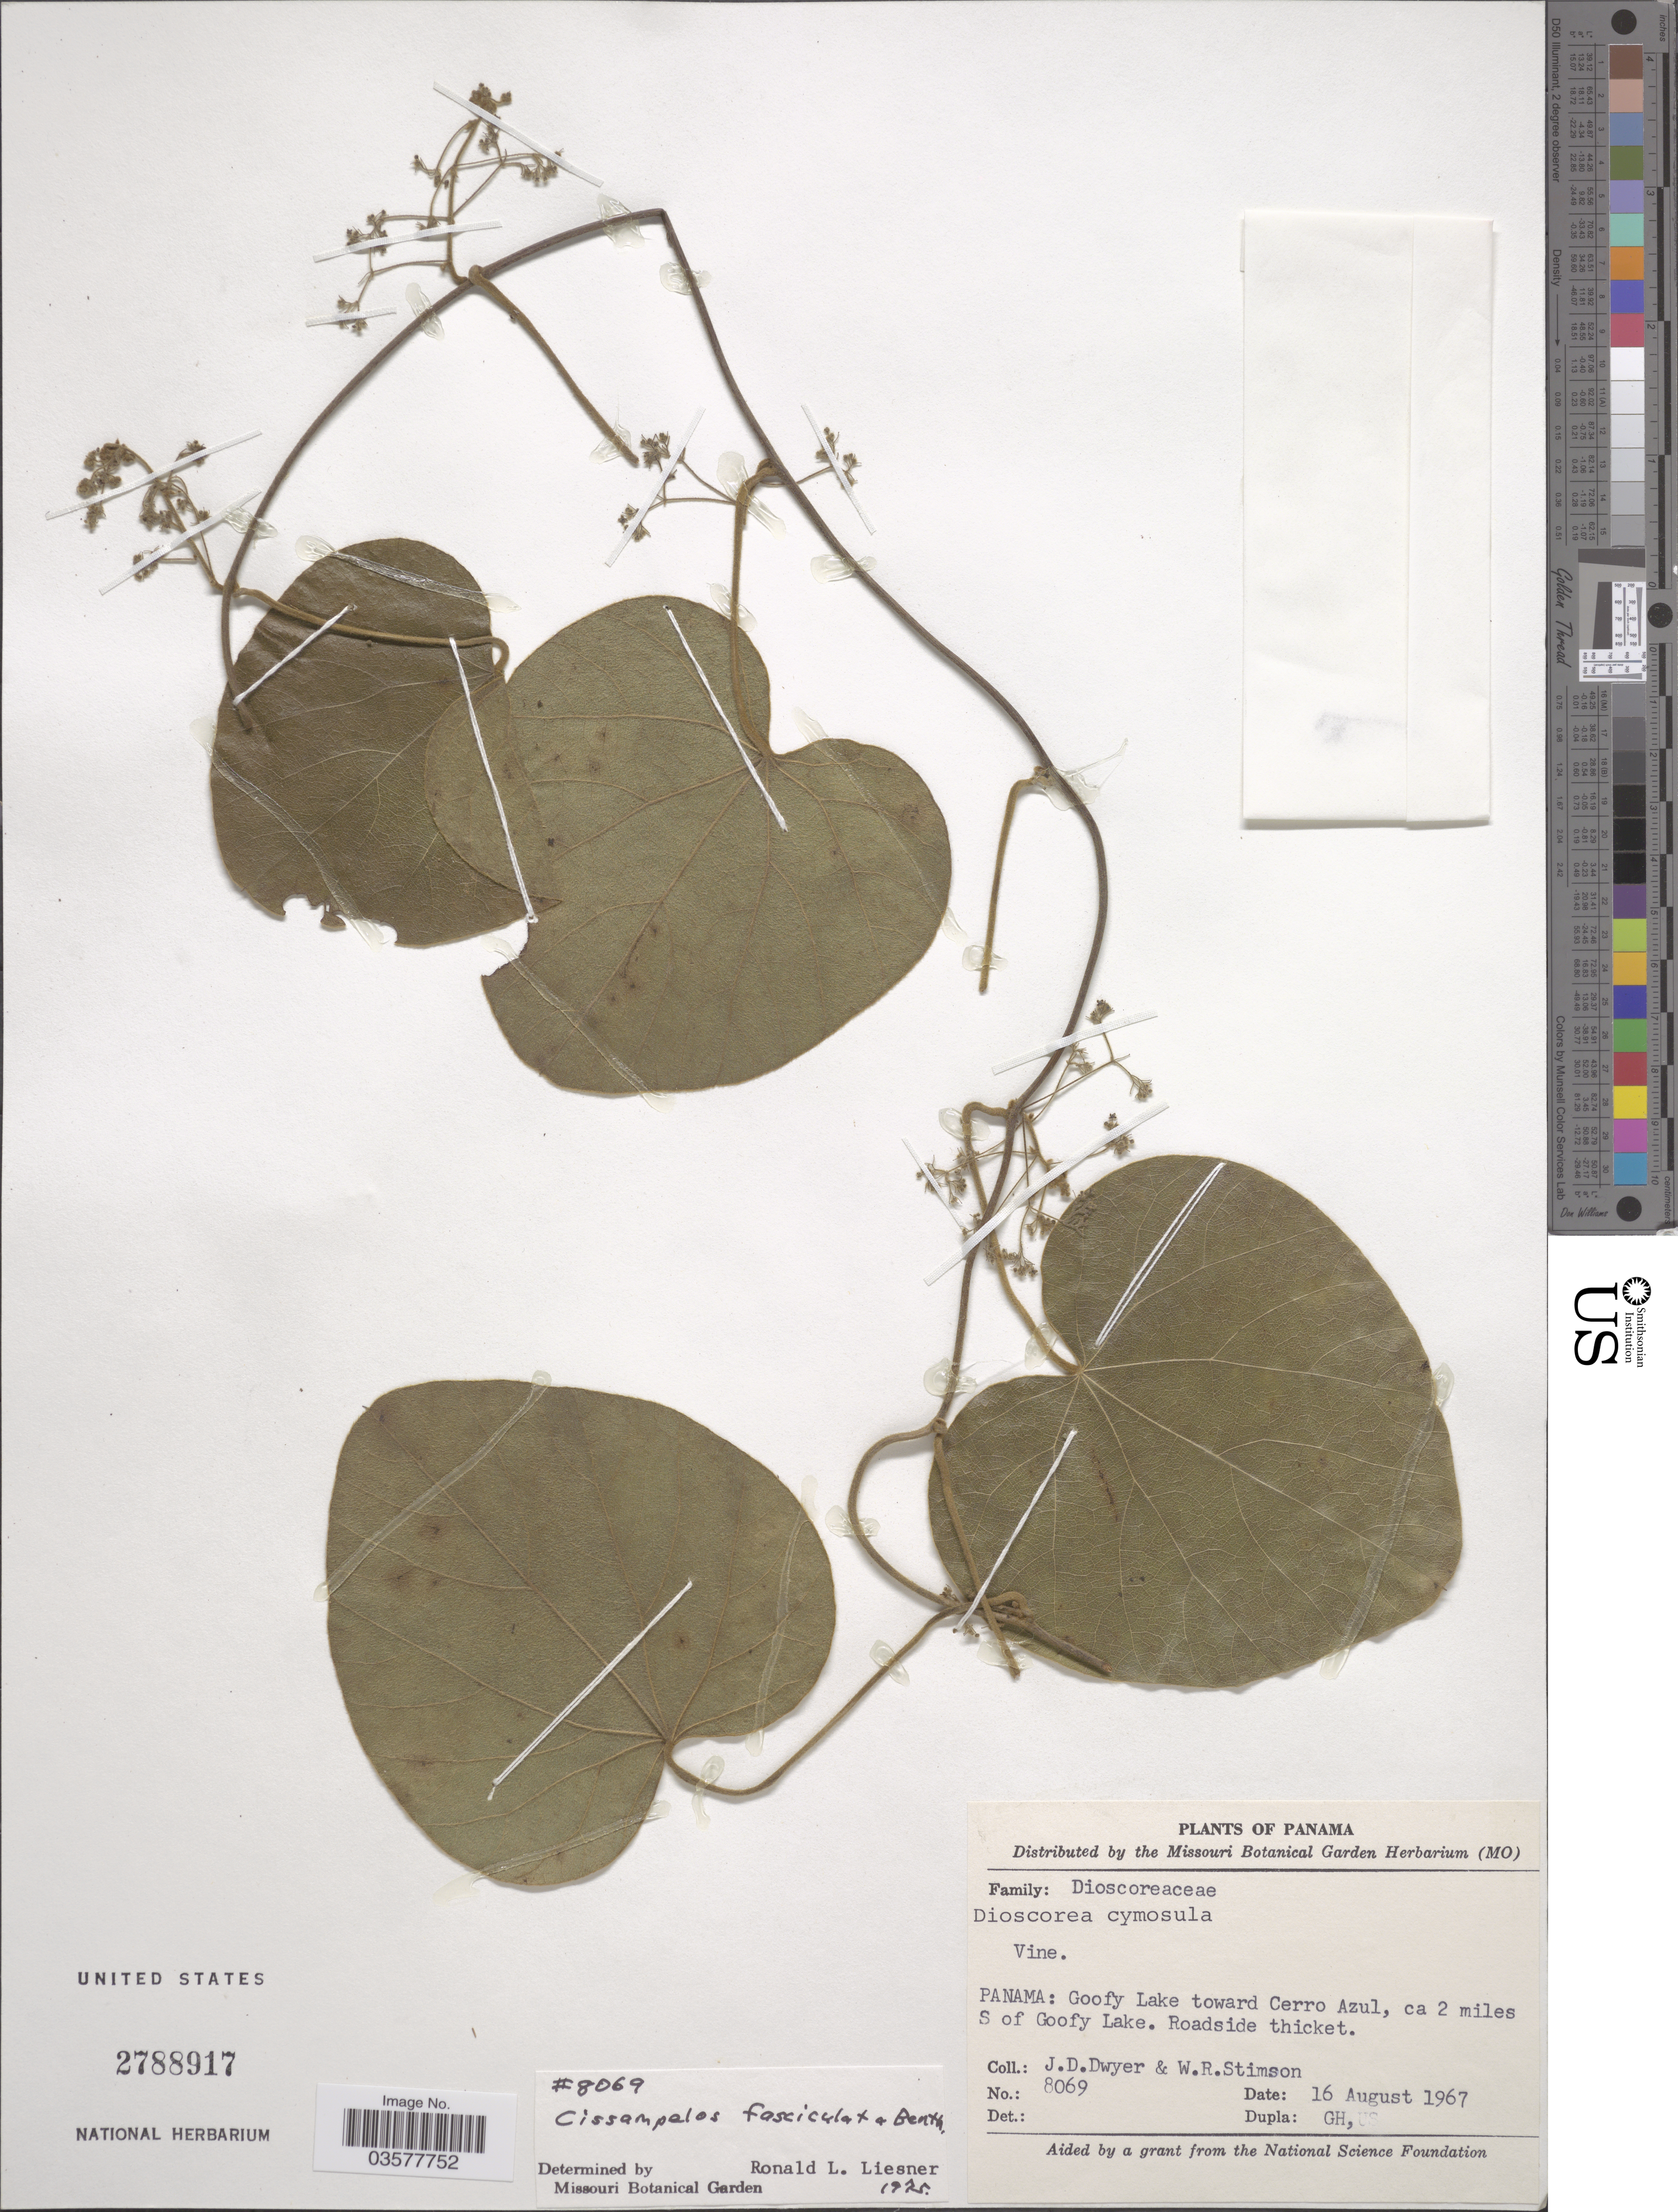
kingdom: Plantae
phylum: Tracheophyta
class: Magnoliopsida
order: Ranunculales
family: Menispermaceae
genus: Cissampelos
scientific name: Cissampelos fasciculata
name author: Benth.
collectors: J. D. Dwyer & W. R. Stimson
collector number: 8069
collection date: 1967-08-16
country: Panama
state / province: Panamá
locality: Goofy Lake toward Cerro Azul, ca 2 miles S of Goofy Lake.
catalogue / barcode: US 2788917